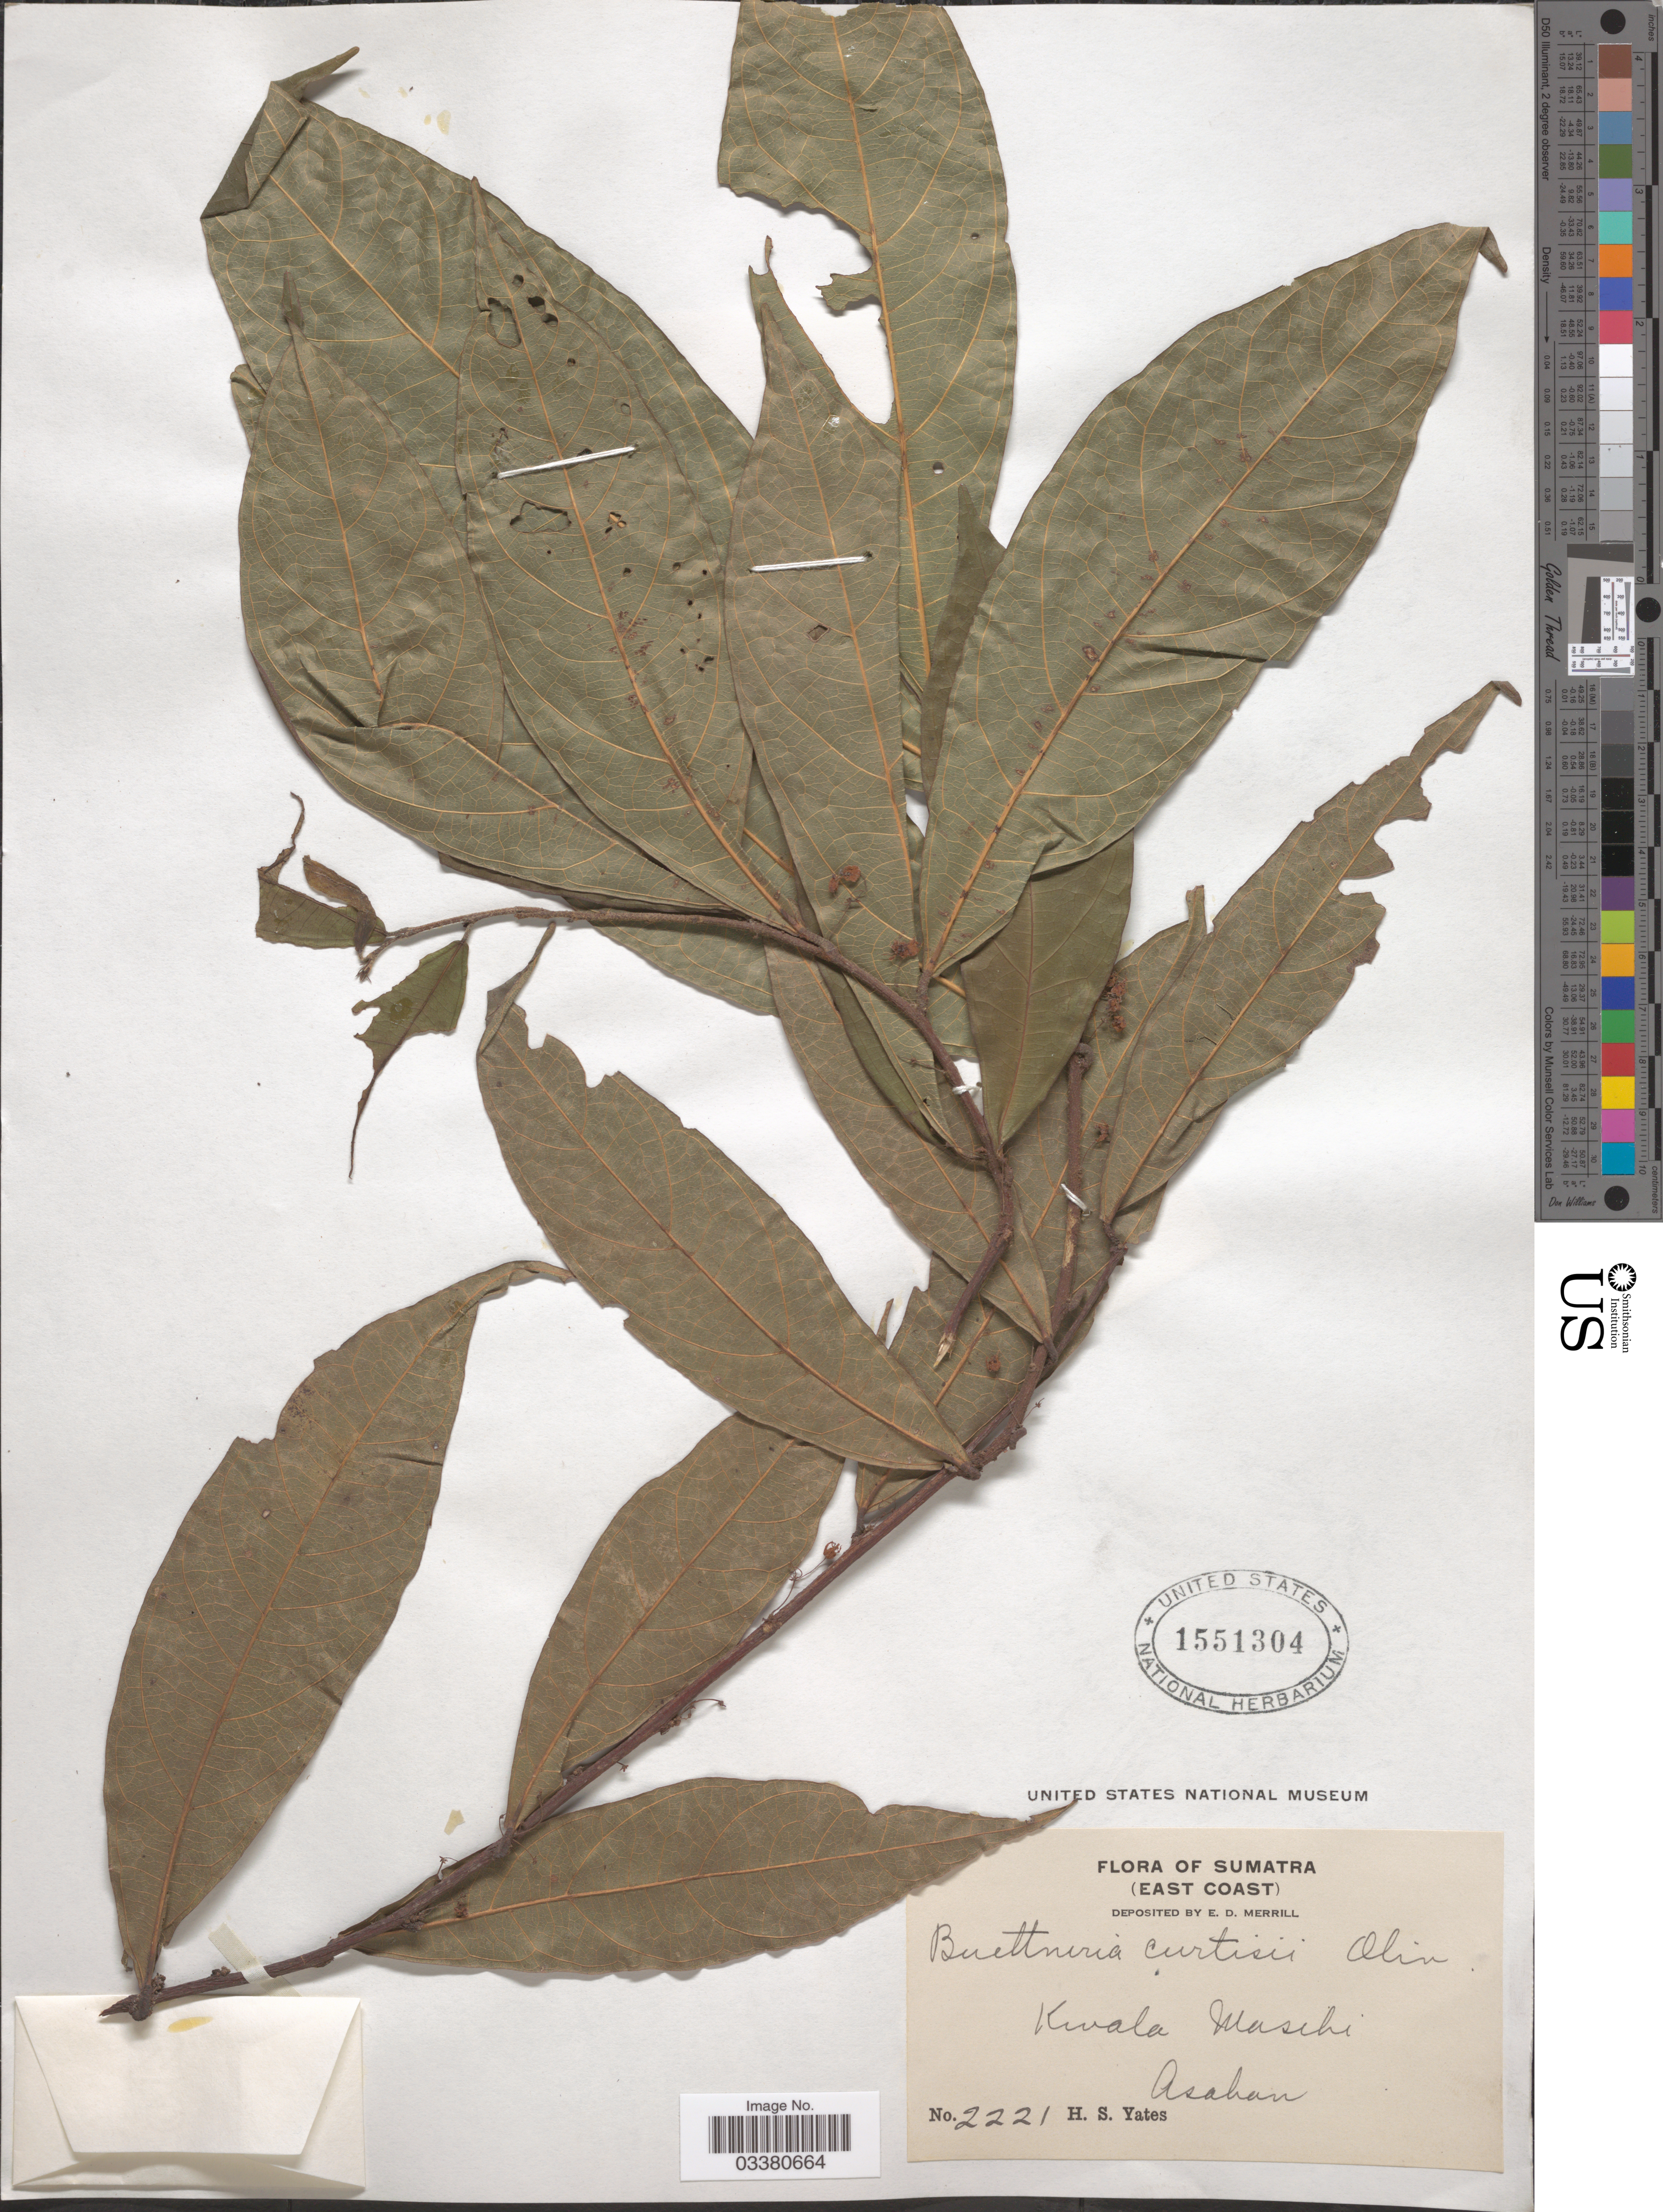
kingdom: Plantae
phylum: Tracheophyta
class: Magnoliopsida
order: Malvales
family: Malvaceae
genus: Byttneria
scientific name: Byttneria curtisii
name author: Oliv.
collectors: H. S. Yates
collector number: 2221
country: Indonesia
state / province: Sumatra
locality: (East Coast). Kwala Masihi [interpreted]. Asahan.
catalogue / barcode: US 1551304